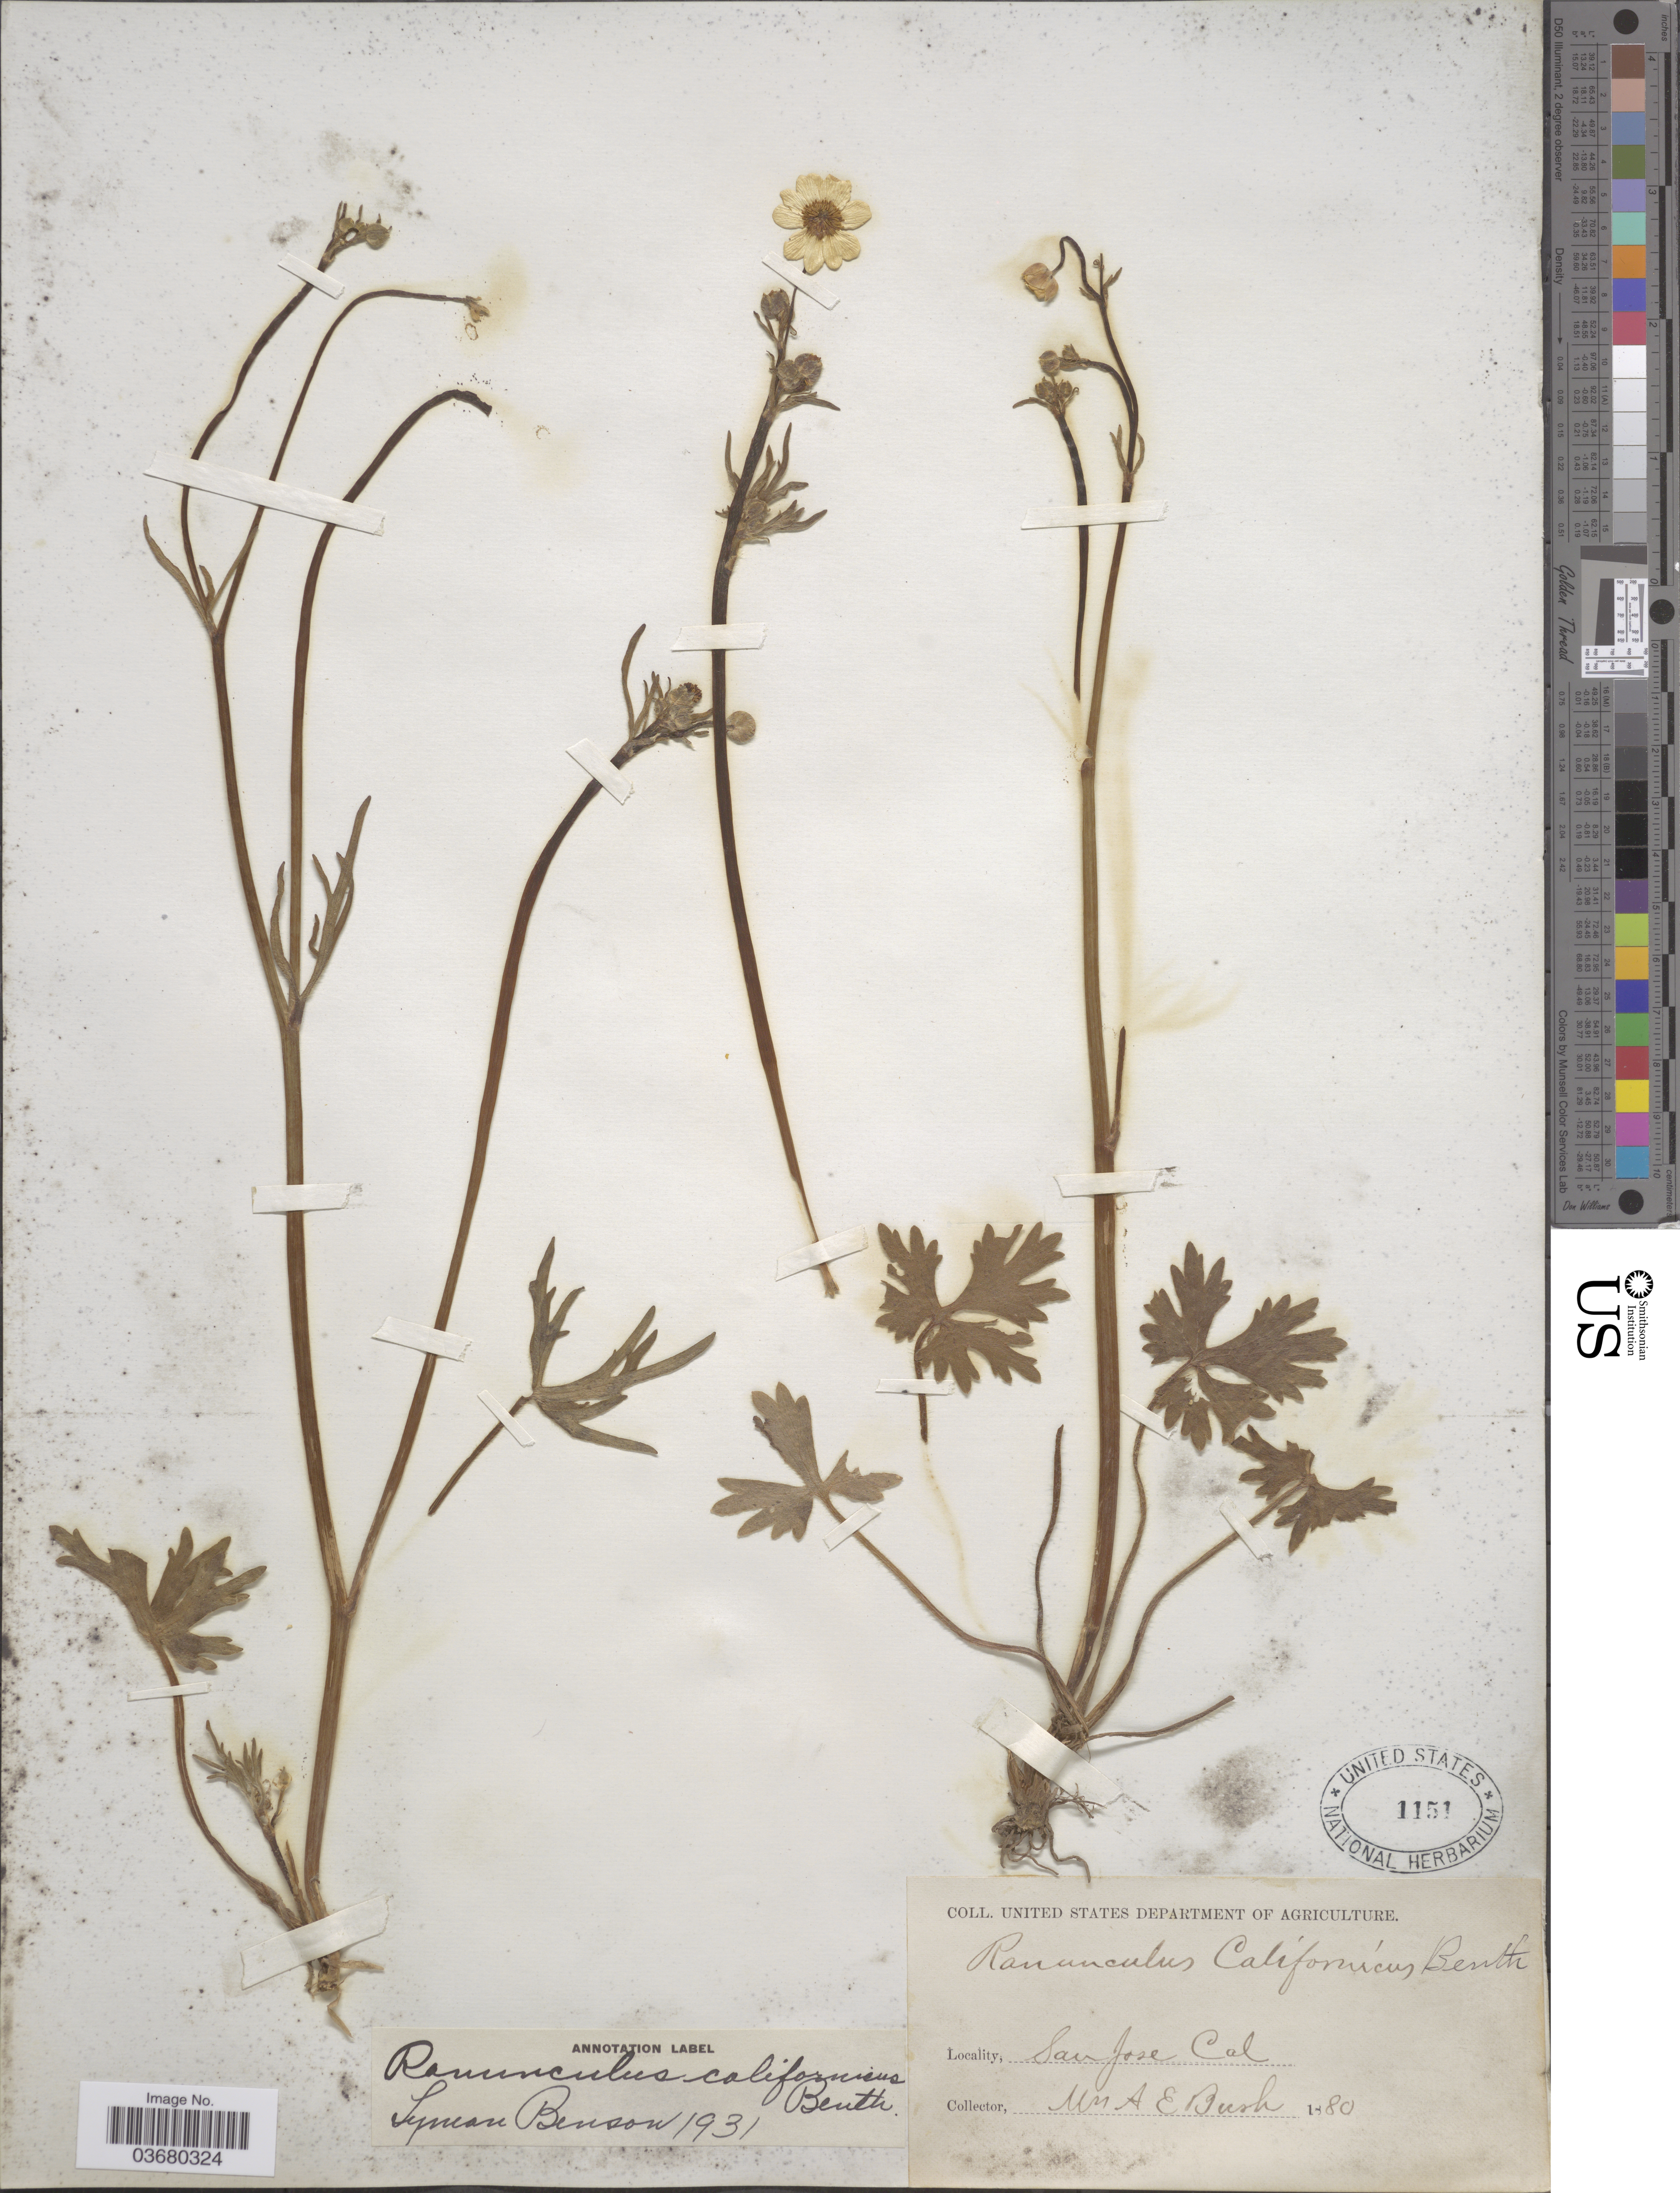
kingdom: Plantae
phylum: Tracheophyta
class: Magnoliopsida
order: Ranunculales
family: Ranunculaceae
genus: Ranunculus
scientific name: Ranunculus californicus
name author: Benth.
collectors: A. E. Bush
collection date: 1880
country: United States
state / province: California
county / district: Santa Clara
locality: San Jose.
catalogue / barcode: US 1151